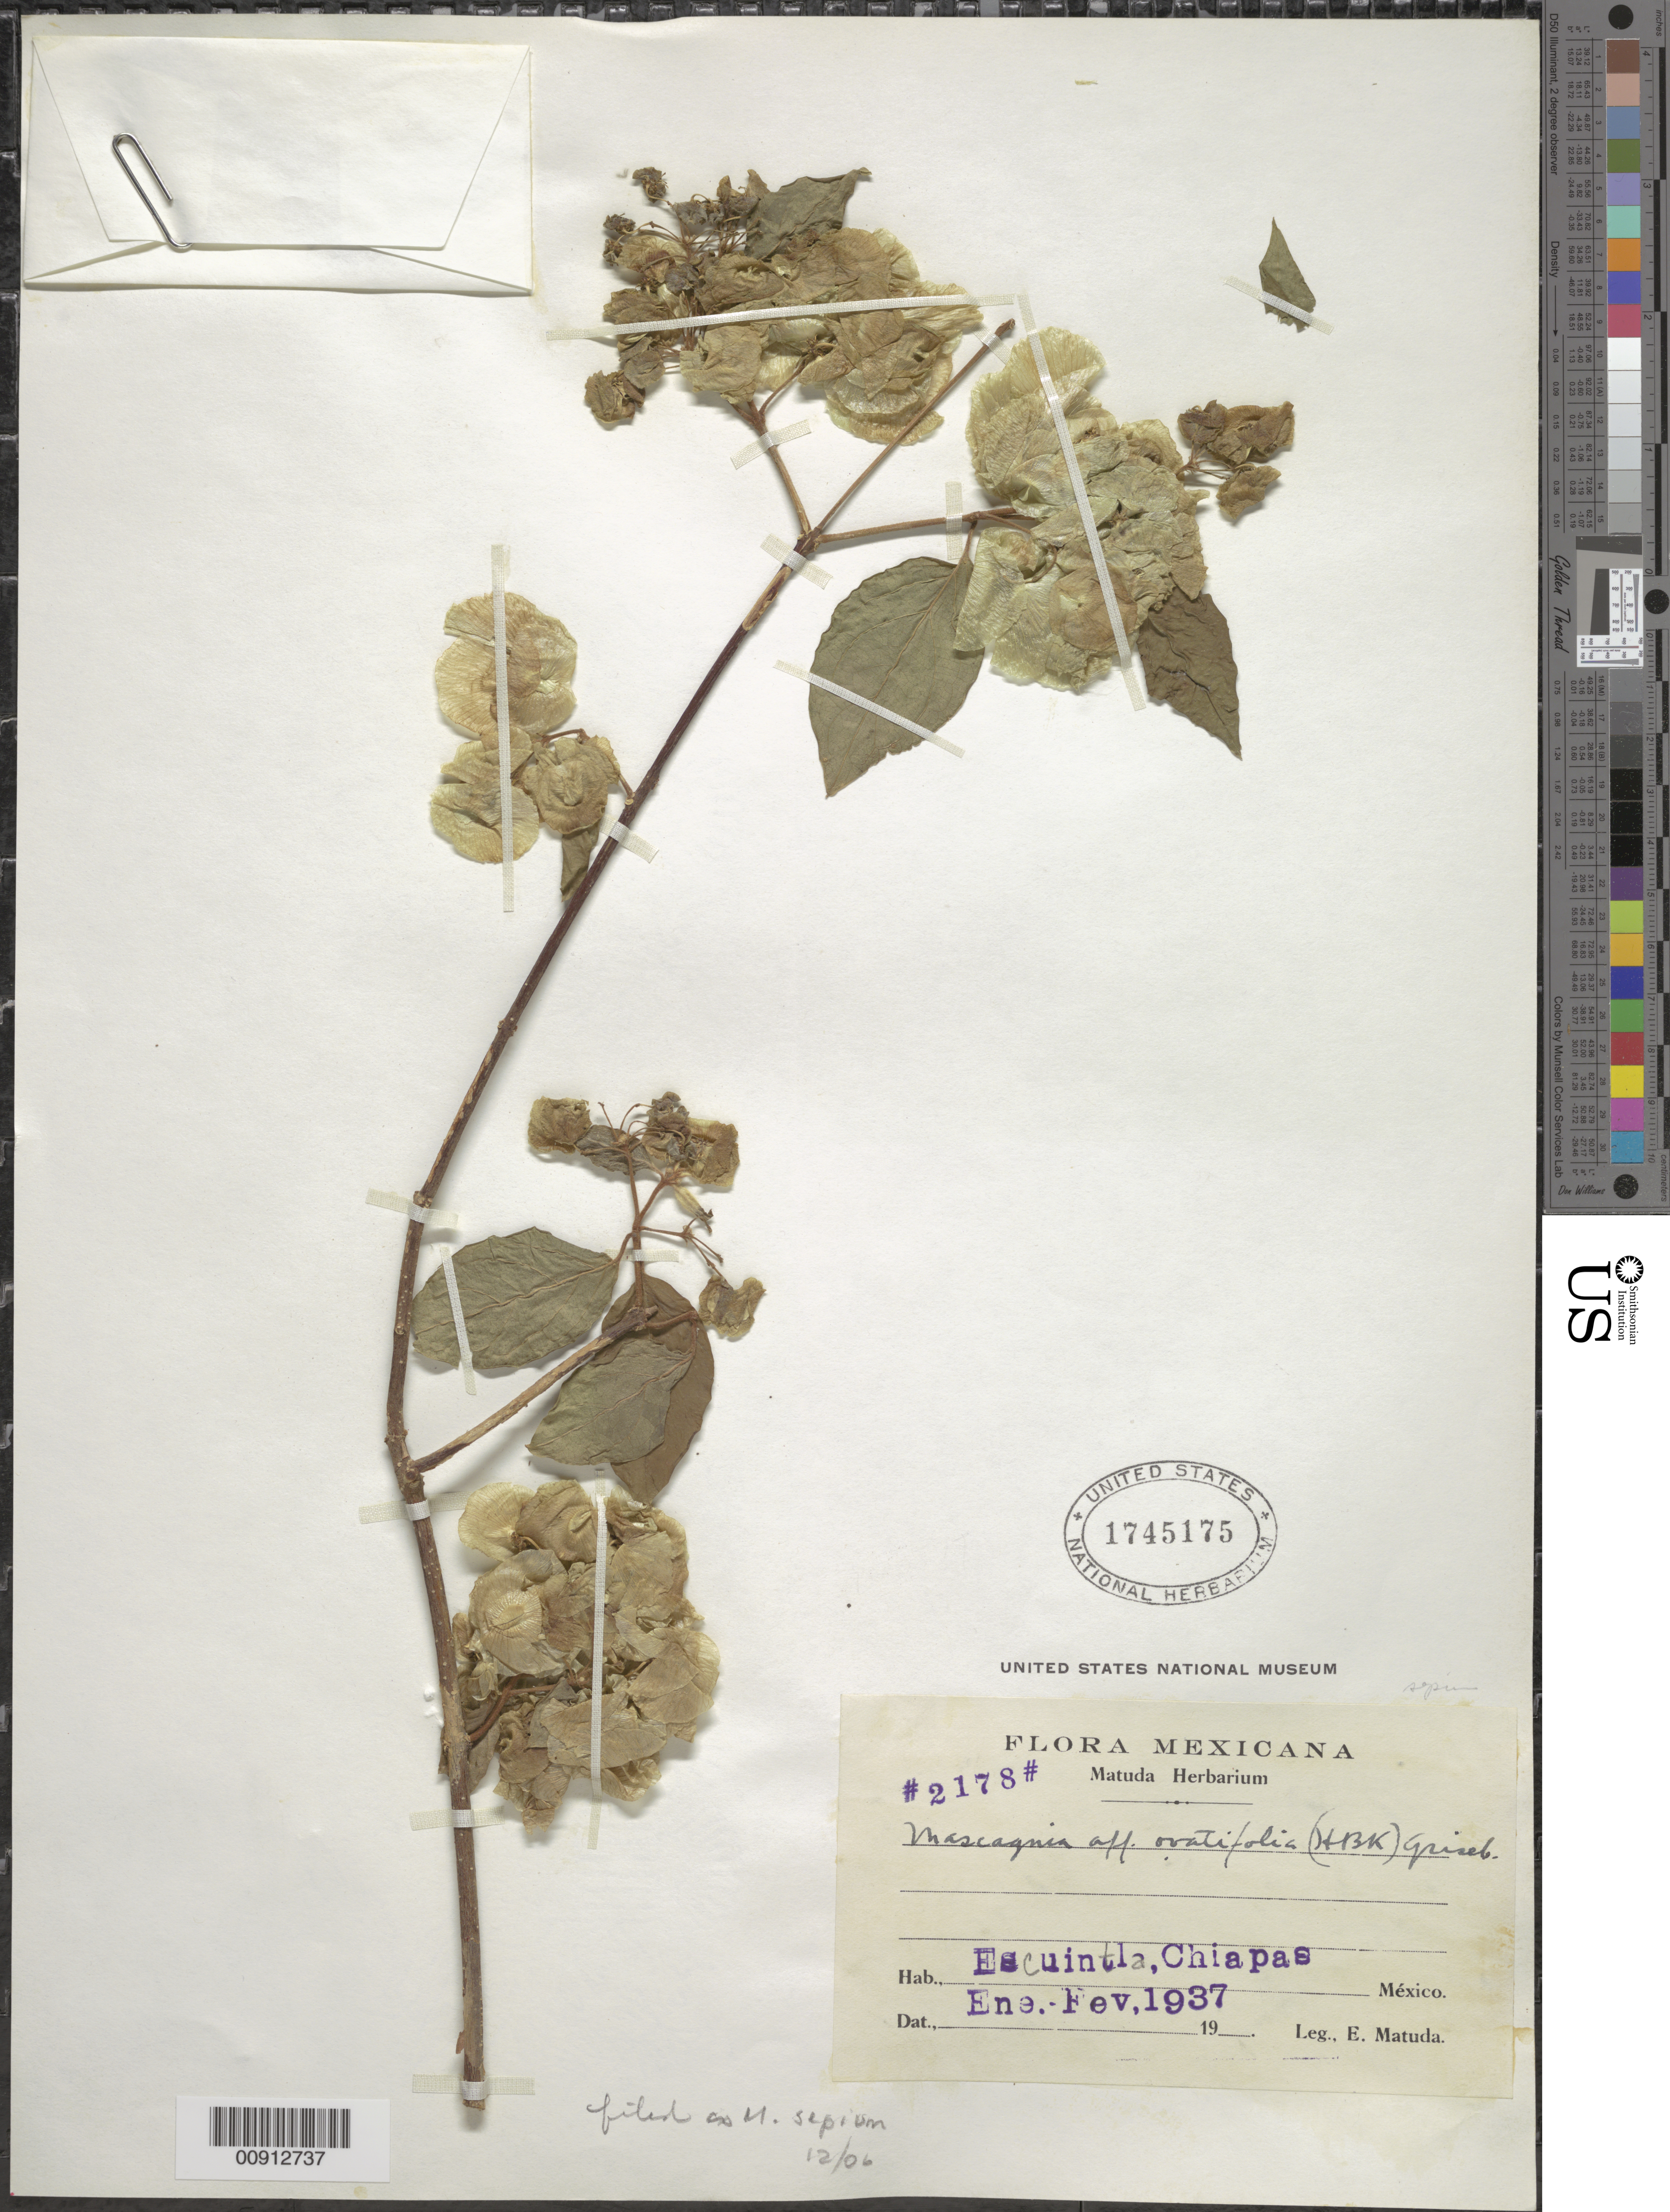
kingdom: Plantae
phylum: Tracheophyta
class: Magnoliopsida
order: Malpighiales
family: Malpighiaceae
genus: Mascagnia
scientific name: Mascagnia tomentosa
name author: C.E. Anderson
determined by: Anderson, C. E., (MICH)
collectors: E. Matuda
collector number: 2178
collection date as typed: Jan 1937 to -- Feb 1937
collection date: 1937-01/1937-02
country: Mexico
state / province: Chiapas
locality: Escuintla, Chiapas.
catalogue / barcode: US 1745175